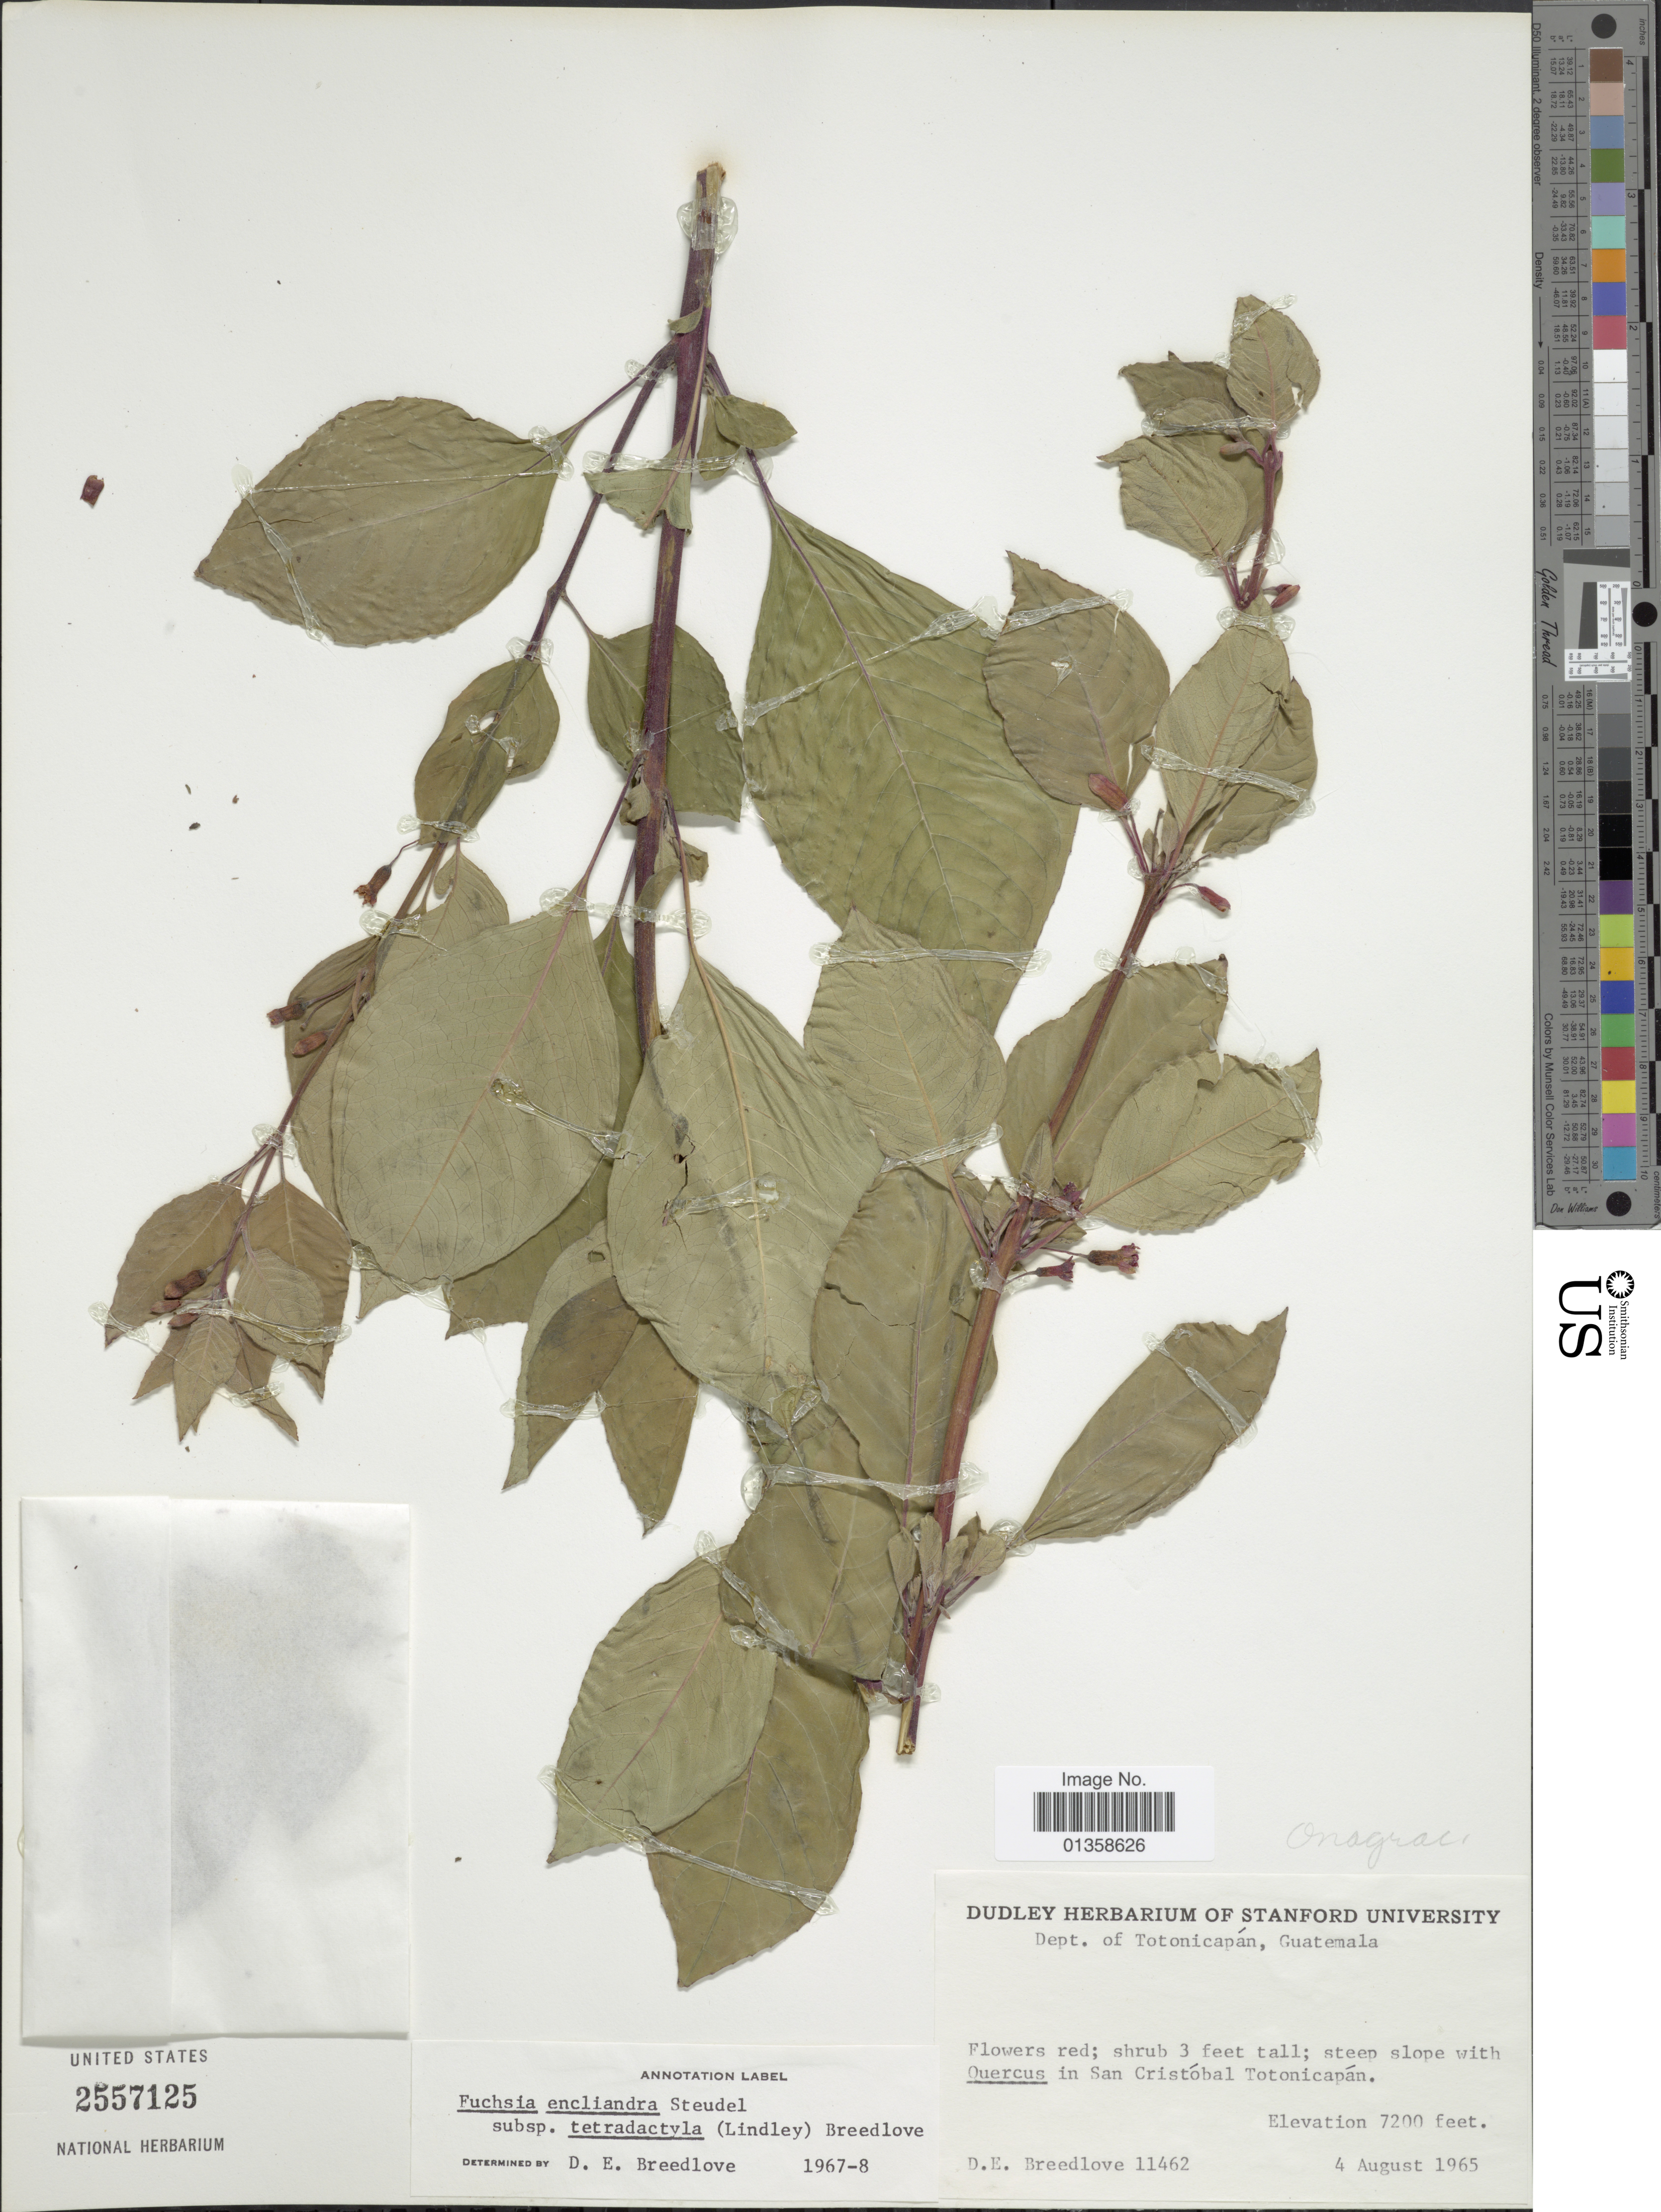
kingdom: Plantae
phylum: Tracheophyta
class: Magnoliopsida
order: Myrtales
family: Onagraceae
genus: Fuchsia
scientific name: Fuchsia encliandra subsp. tetradactyla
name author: (Lindl.) Breedlove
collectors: D. E. Breedlove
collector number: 11462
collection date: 1965-08-04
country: Guatemala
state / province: Totonicapan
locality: In San Cristóbal Totonicapán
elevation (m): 2195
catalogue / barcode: US 2557125